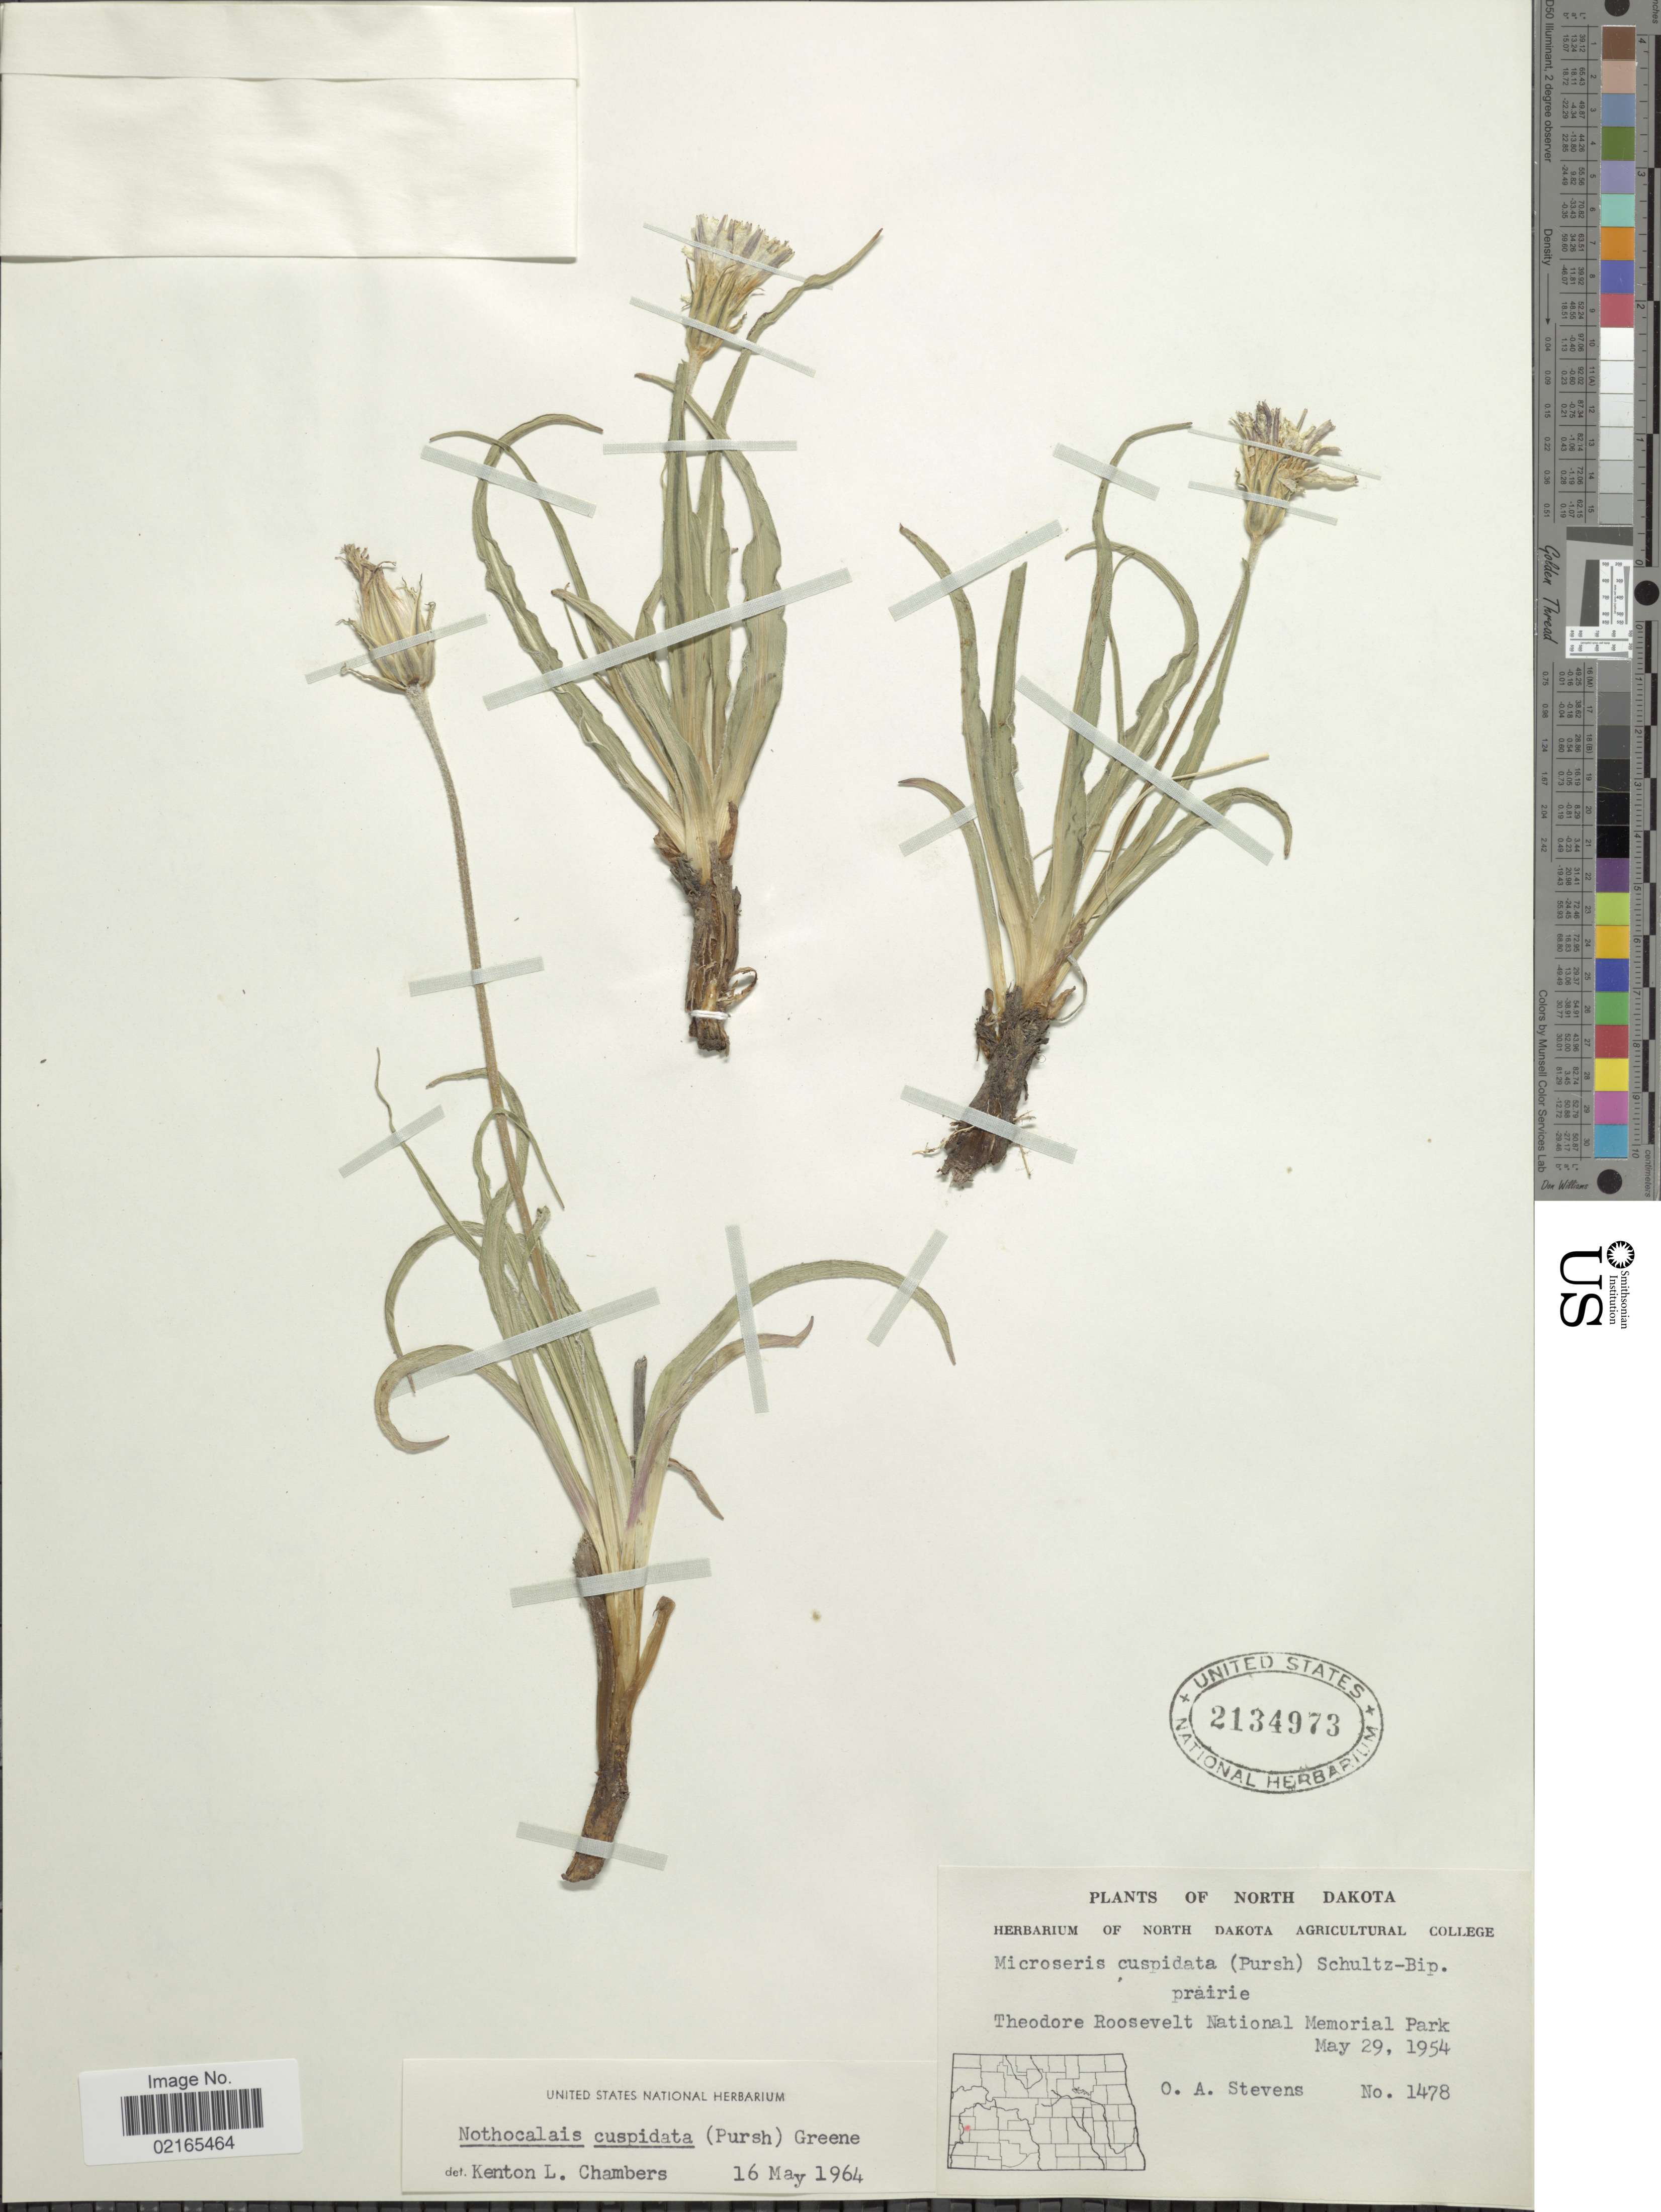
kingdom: Plantae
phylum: Tracheophyta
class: Magnoliopsida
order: Asterales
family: Asteraceae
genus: Nothocalais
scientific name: Nothocalais cuspidata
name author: (Pursh) Greene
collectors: O. A. Stevens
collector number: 1478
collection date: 1954-05-29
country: United States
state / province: North Dakota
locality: Theodore Roosevelt National Memorial Park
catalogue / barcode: US 2134973